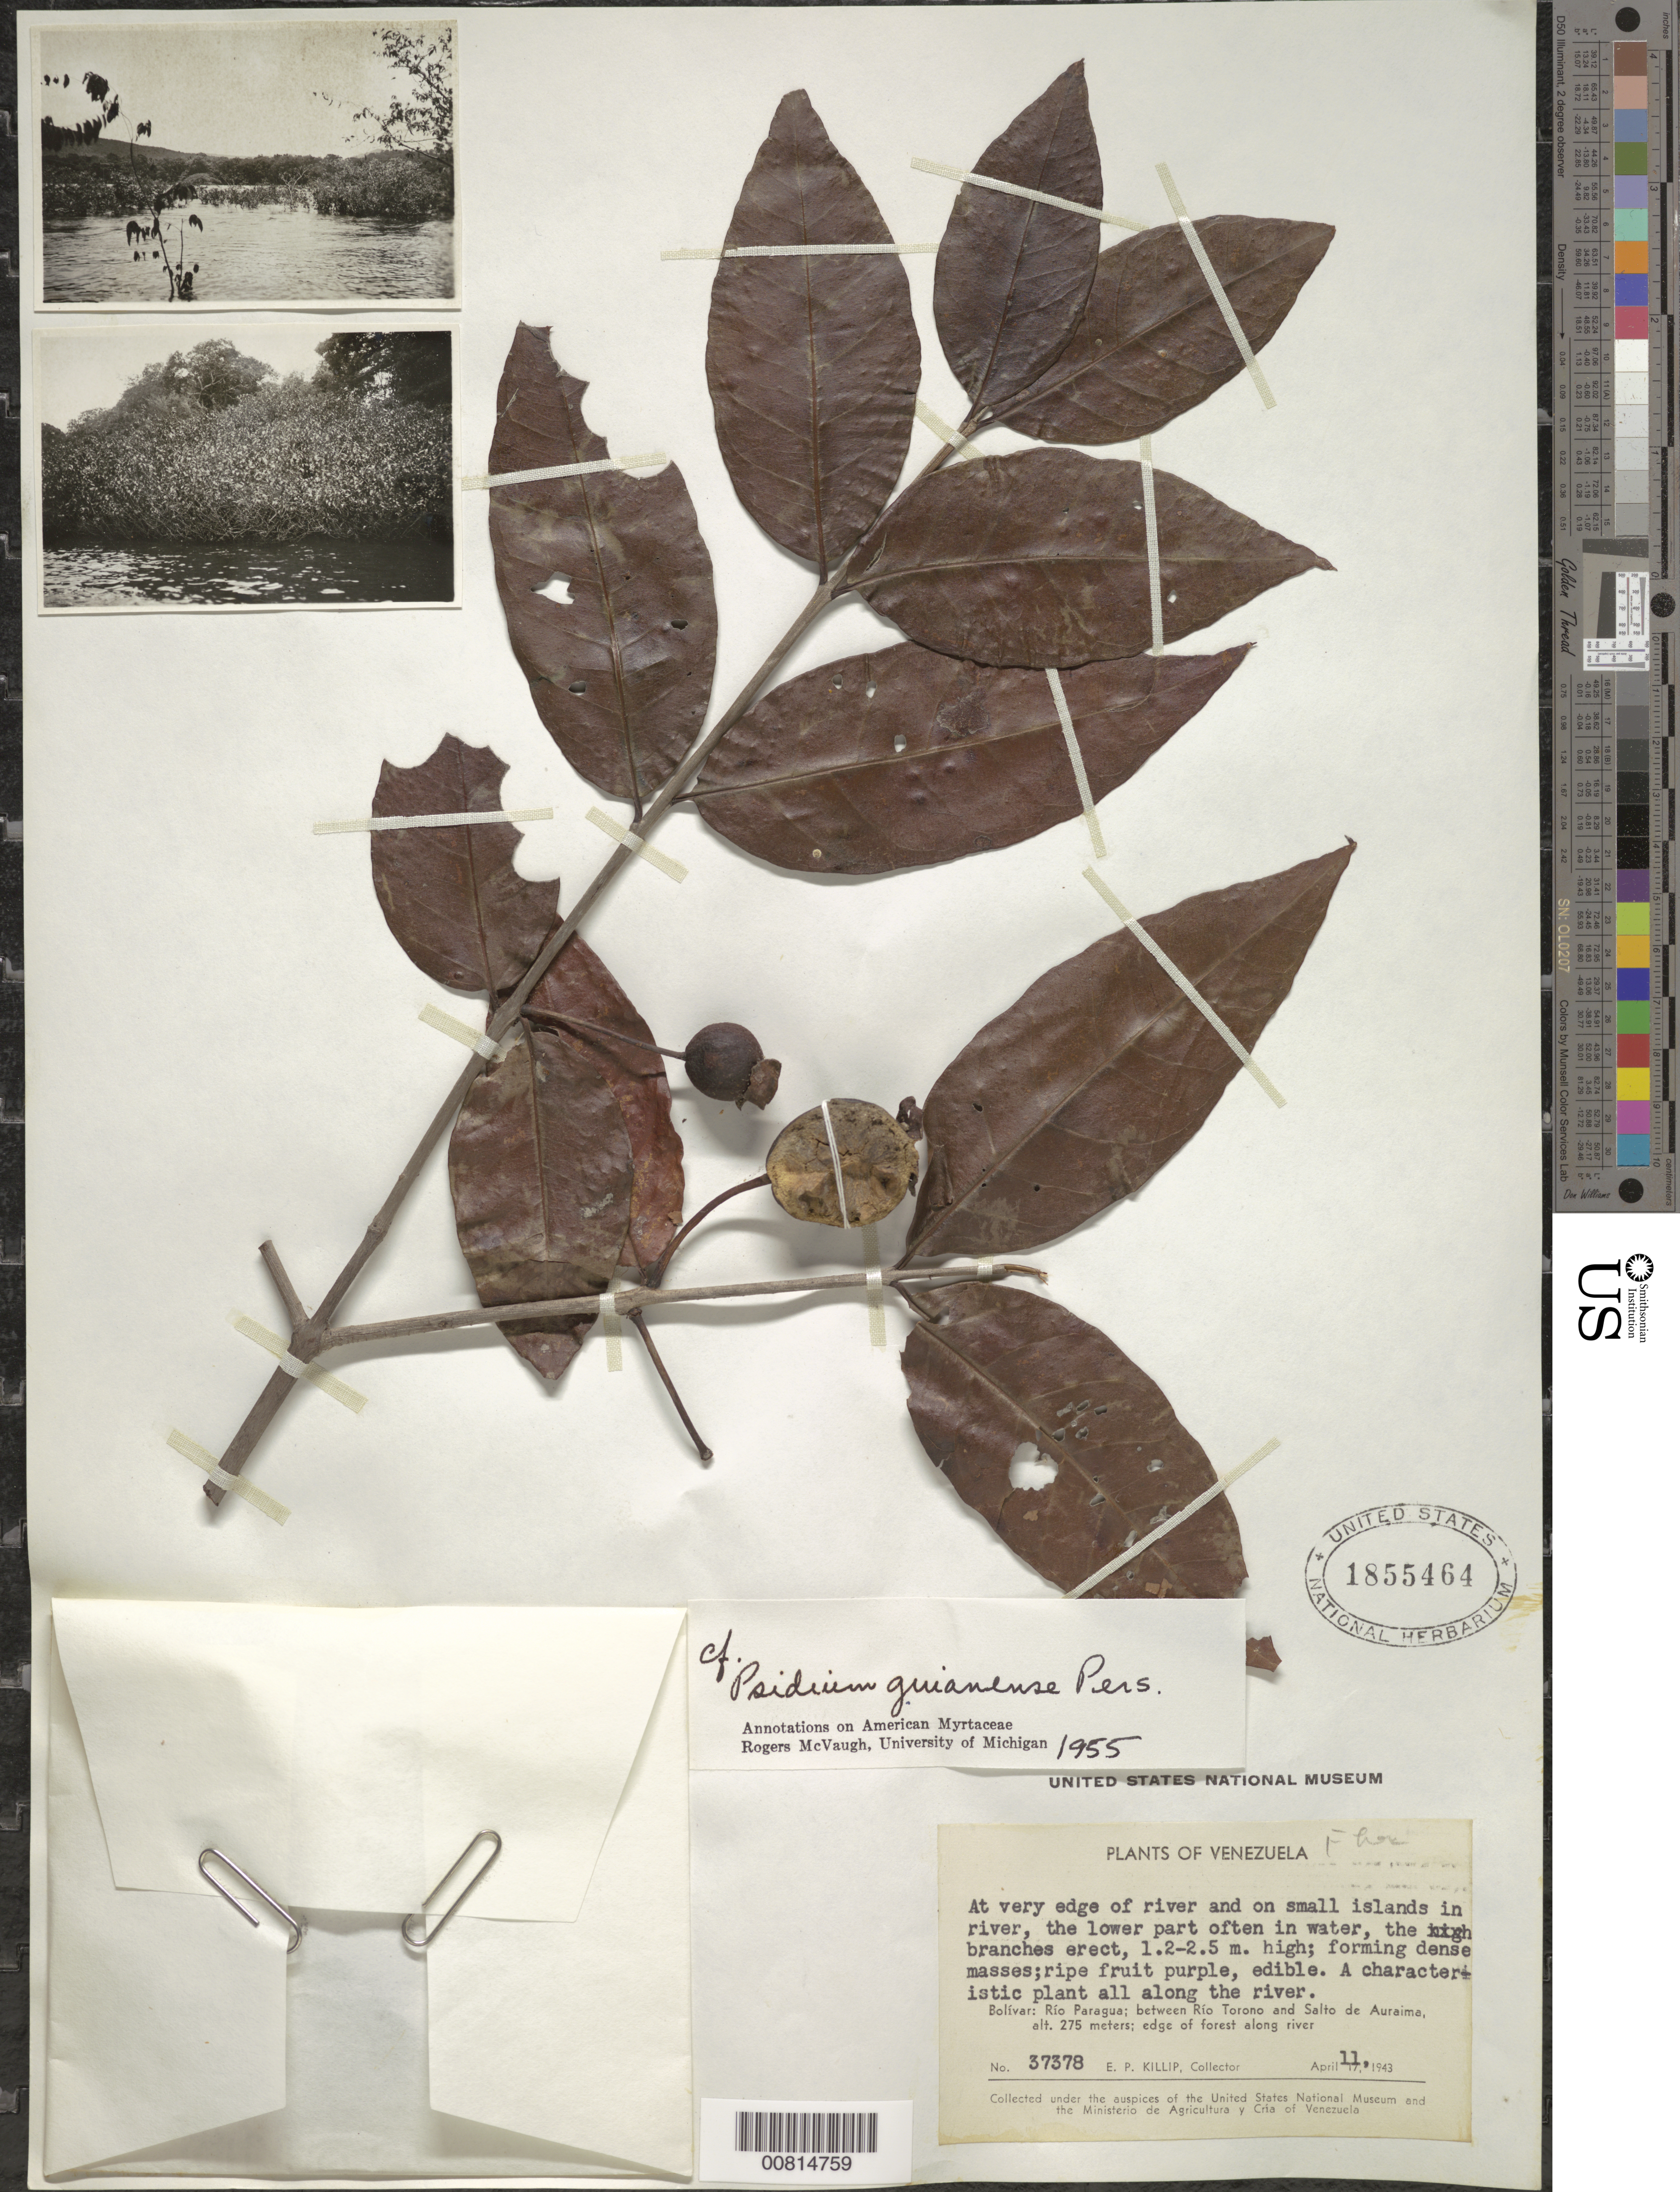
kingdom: Plantae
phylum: Tracheophyta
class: Magnoliopsida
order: Myrtales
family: Myrtaceae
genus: Psidium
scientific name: Psidium guineense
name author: Sw.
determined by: McVaugh, R.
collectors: E. P. Killip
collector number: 37378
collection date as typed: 11-Apr-43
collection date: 1943-04-11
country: Venezuela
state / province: Bolívar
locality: Río Paragua, betw. Río Torono and Salto de Auraima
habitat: Edge of friver and on small islands in river, the lower part often in water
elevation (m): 275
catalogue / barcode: US 1855464